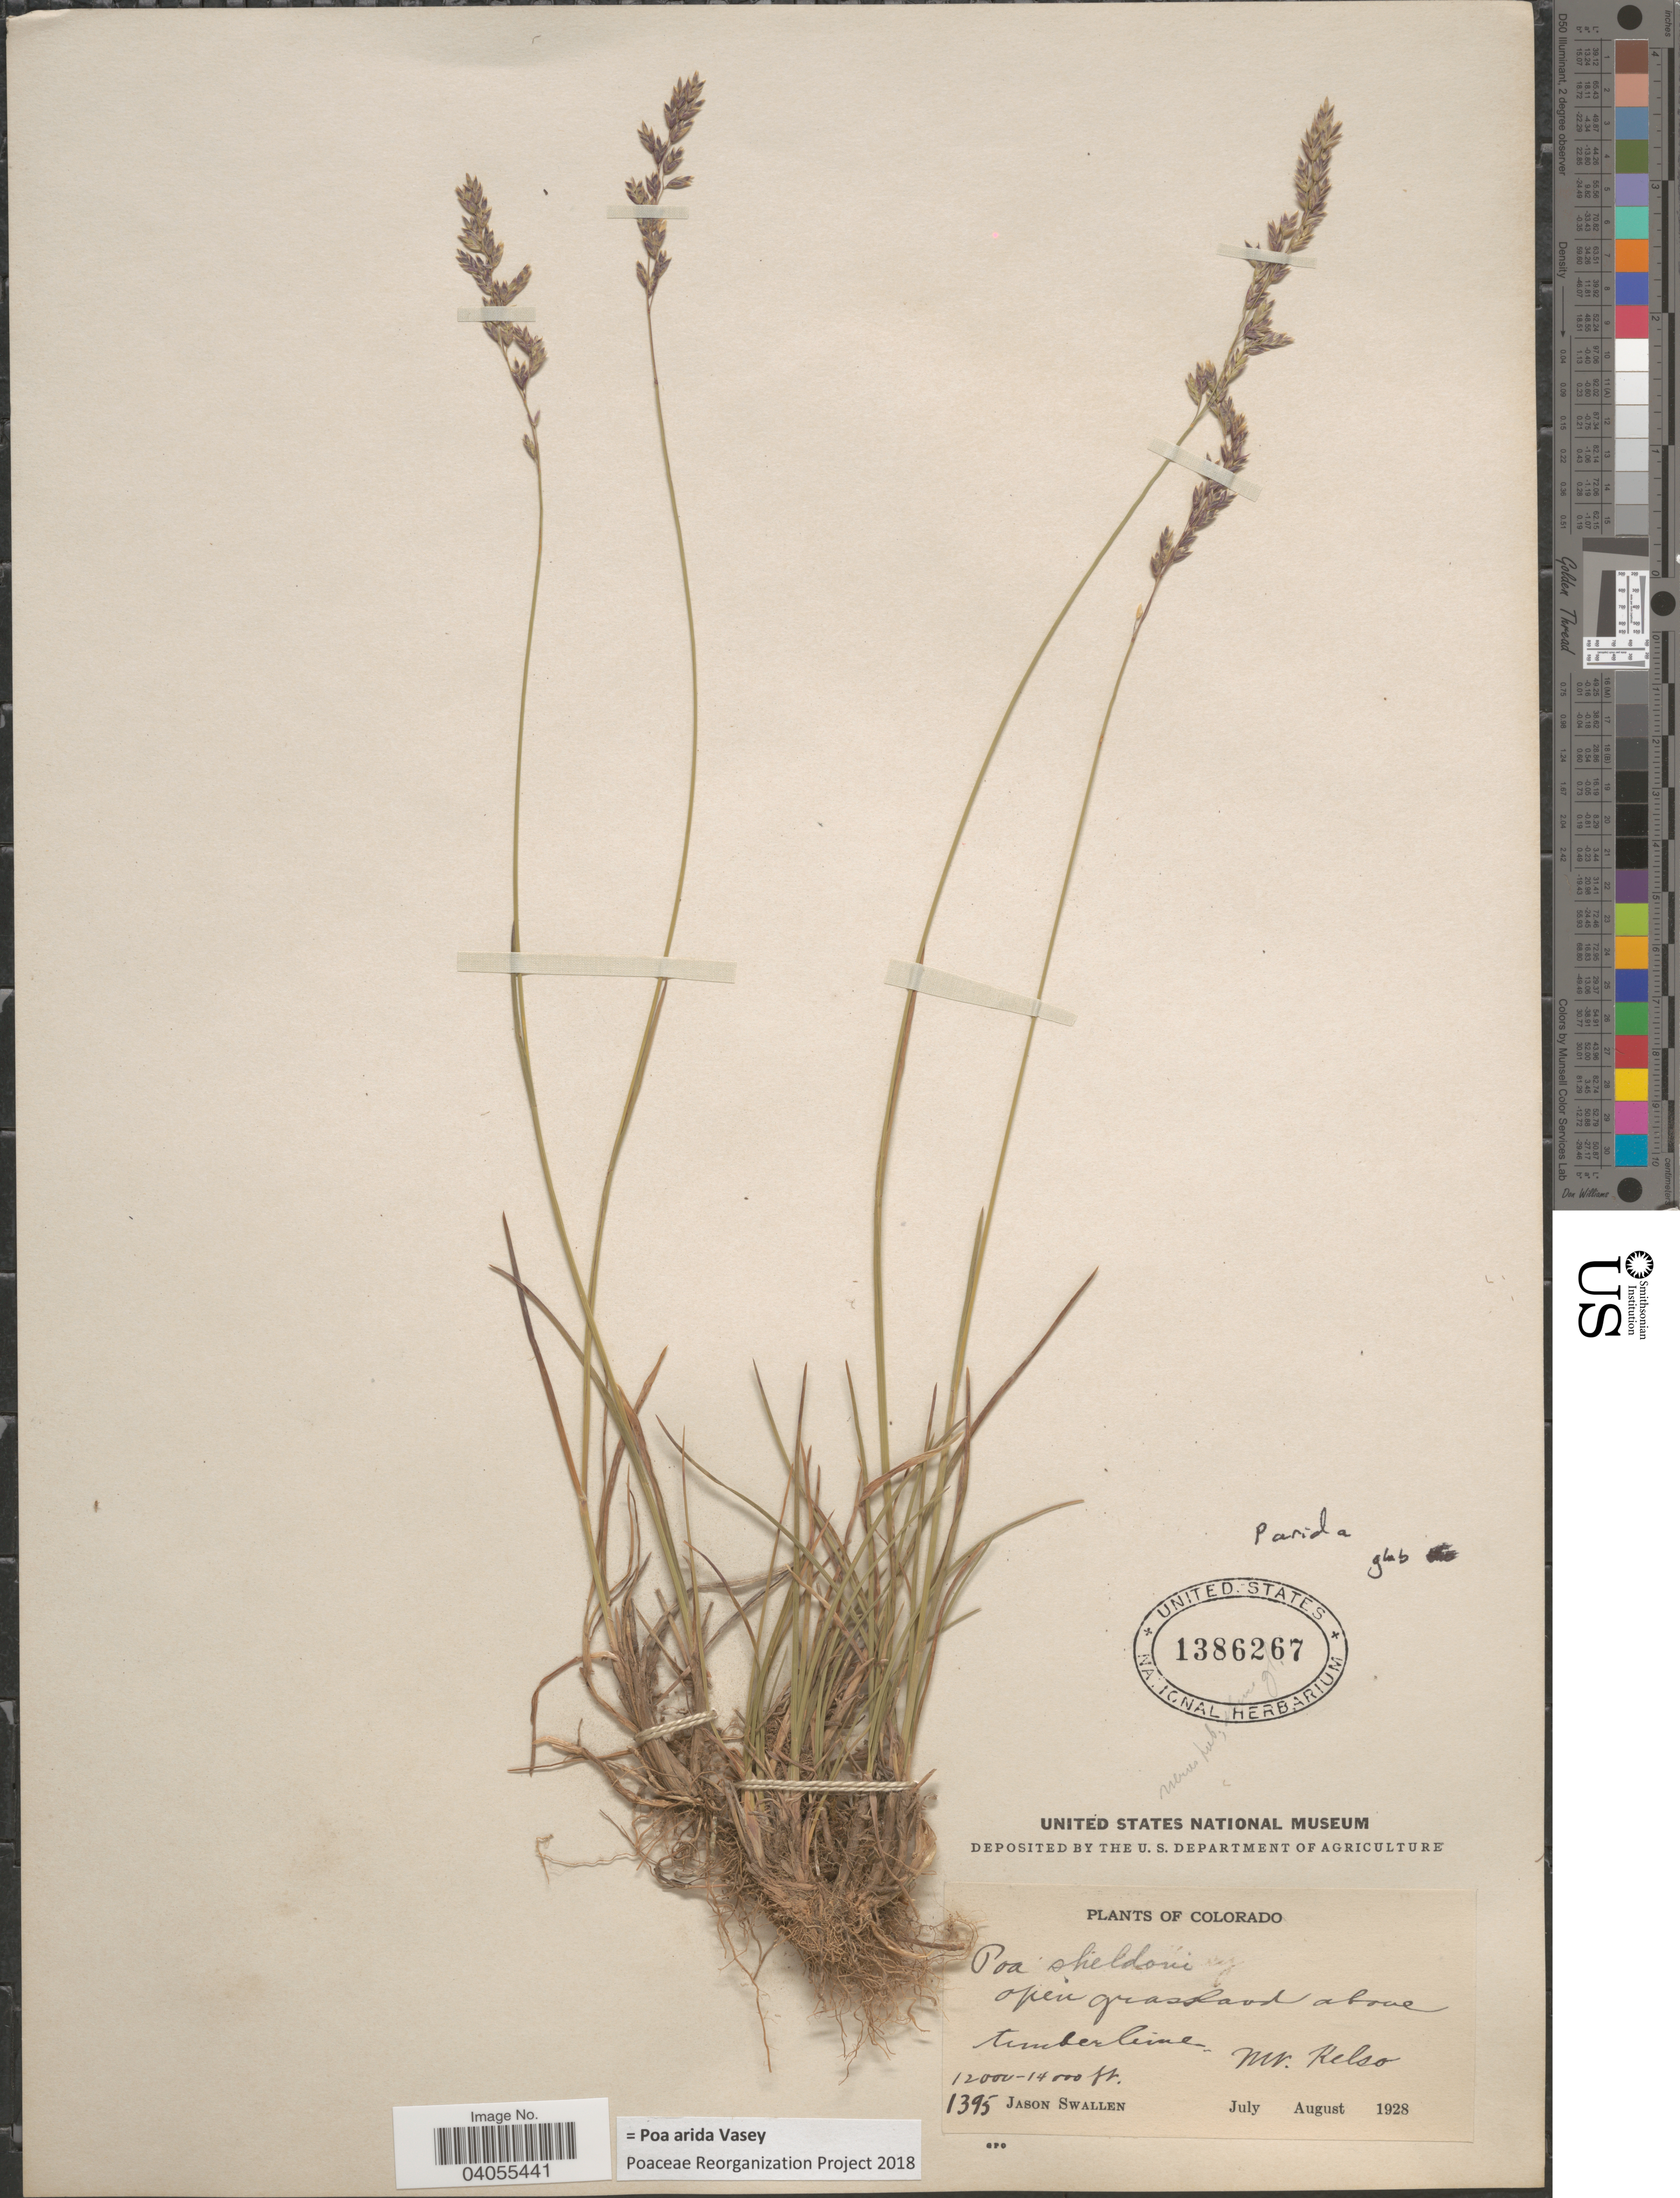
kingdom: Plantae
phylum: Tracheophyta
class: Liliopsida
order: Poales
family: Poaceae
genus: Poa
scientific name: Poa arida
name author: Vasey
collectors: J. R. Swallen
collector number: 1395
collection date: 1928-07/1928-08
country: United States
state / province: Colorado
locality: Mt. Kelso.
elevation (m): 3658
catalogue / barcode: US 1386267